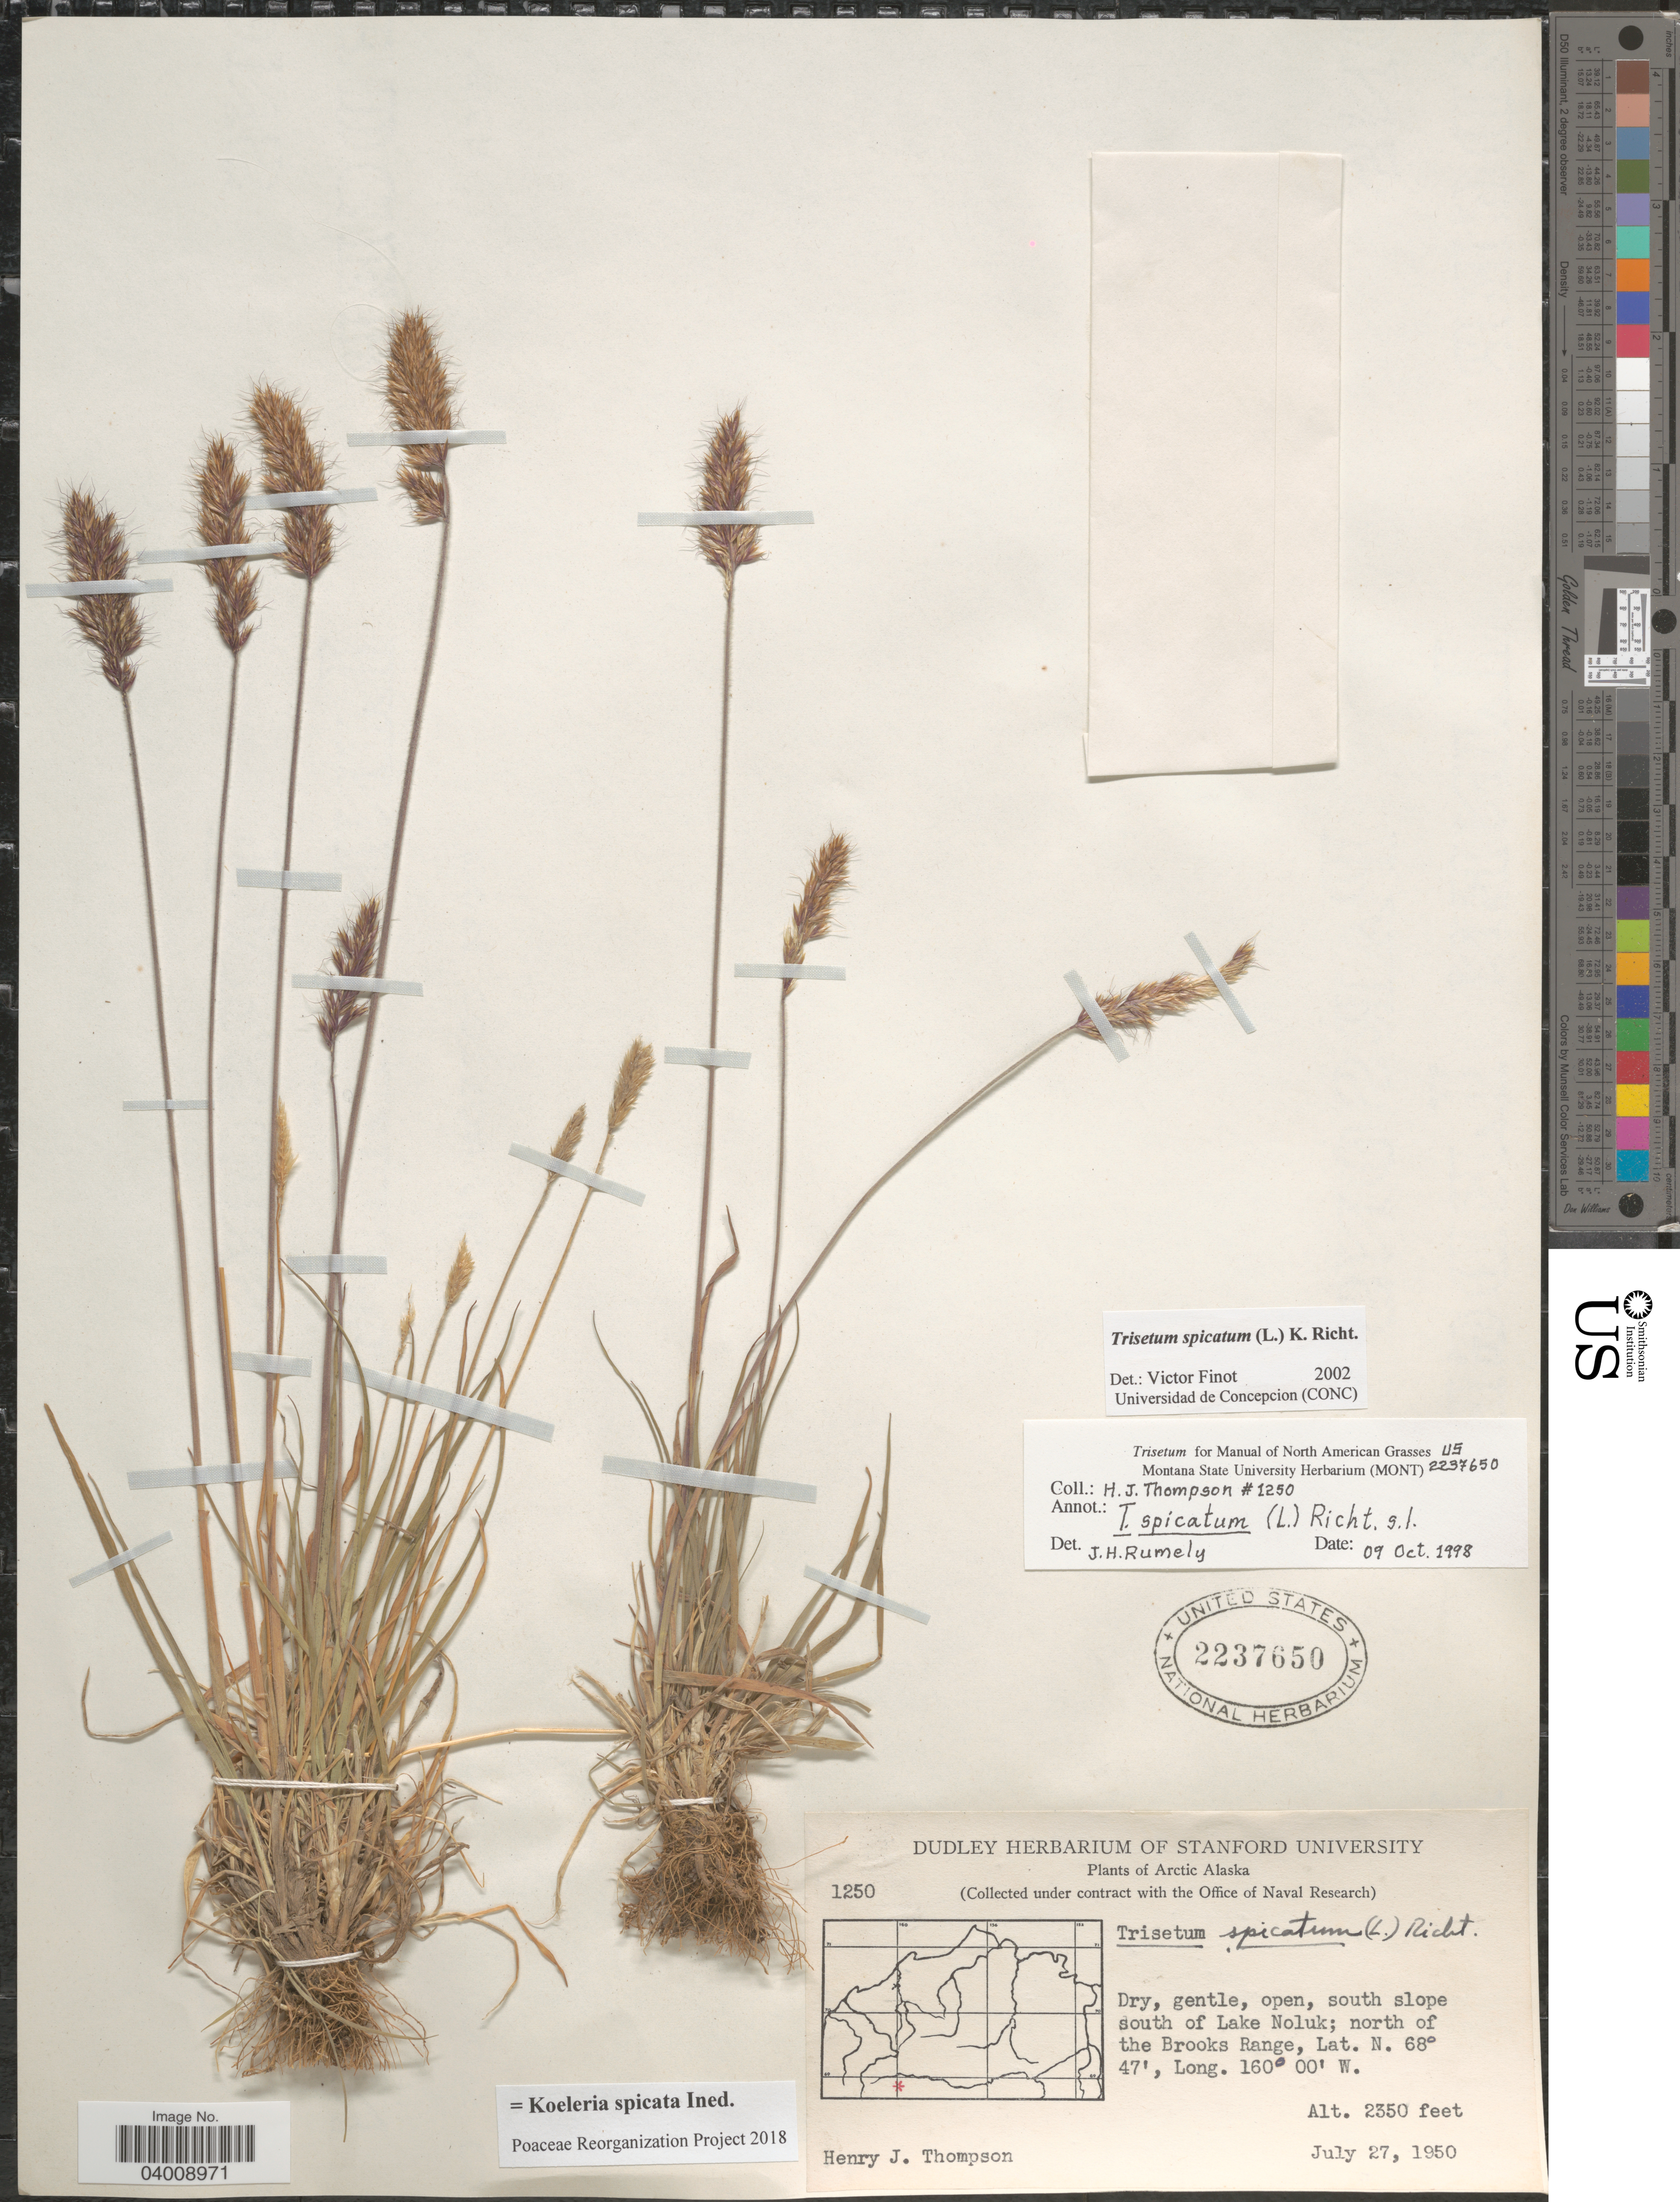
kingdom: Plantae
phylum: Tracheophyta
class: Liliopsida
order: Poales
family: Poaceae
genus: Koeleria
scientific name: Koeleria spicata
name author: (L.) Barberá et al.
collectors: H. J. Thompson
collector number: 1250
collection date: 1950-07-27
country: United States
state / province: Alaska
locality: Arctic Alaska. Dry, gentle, open, south slope south of Lake Noluk; north of the Brook Range.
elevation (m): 716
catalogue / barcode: US 2237650